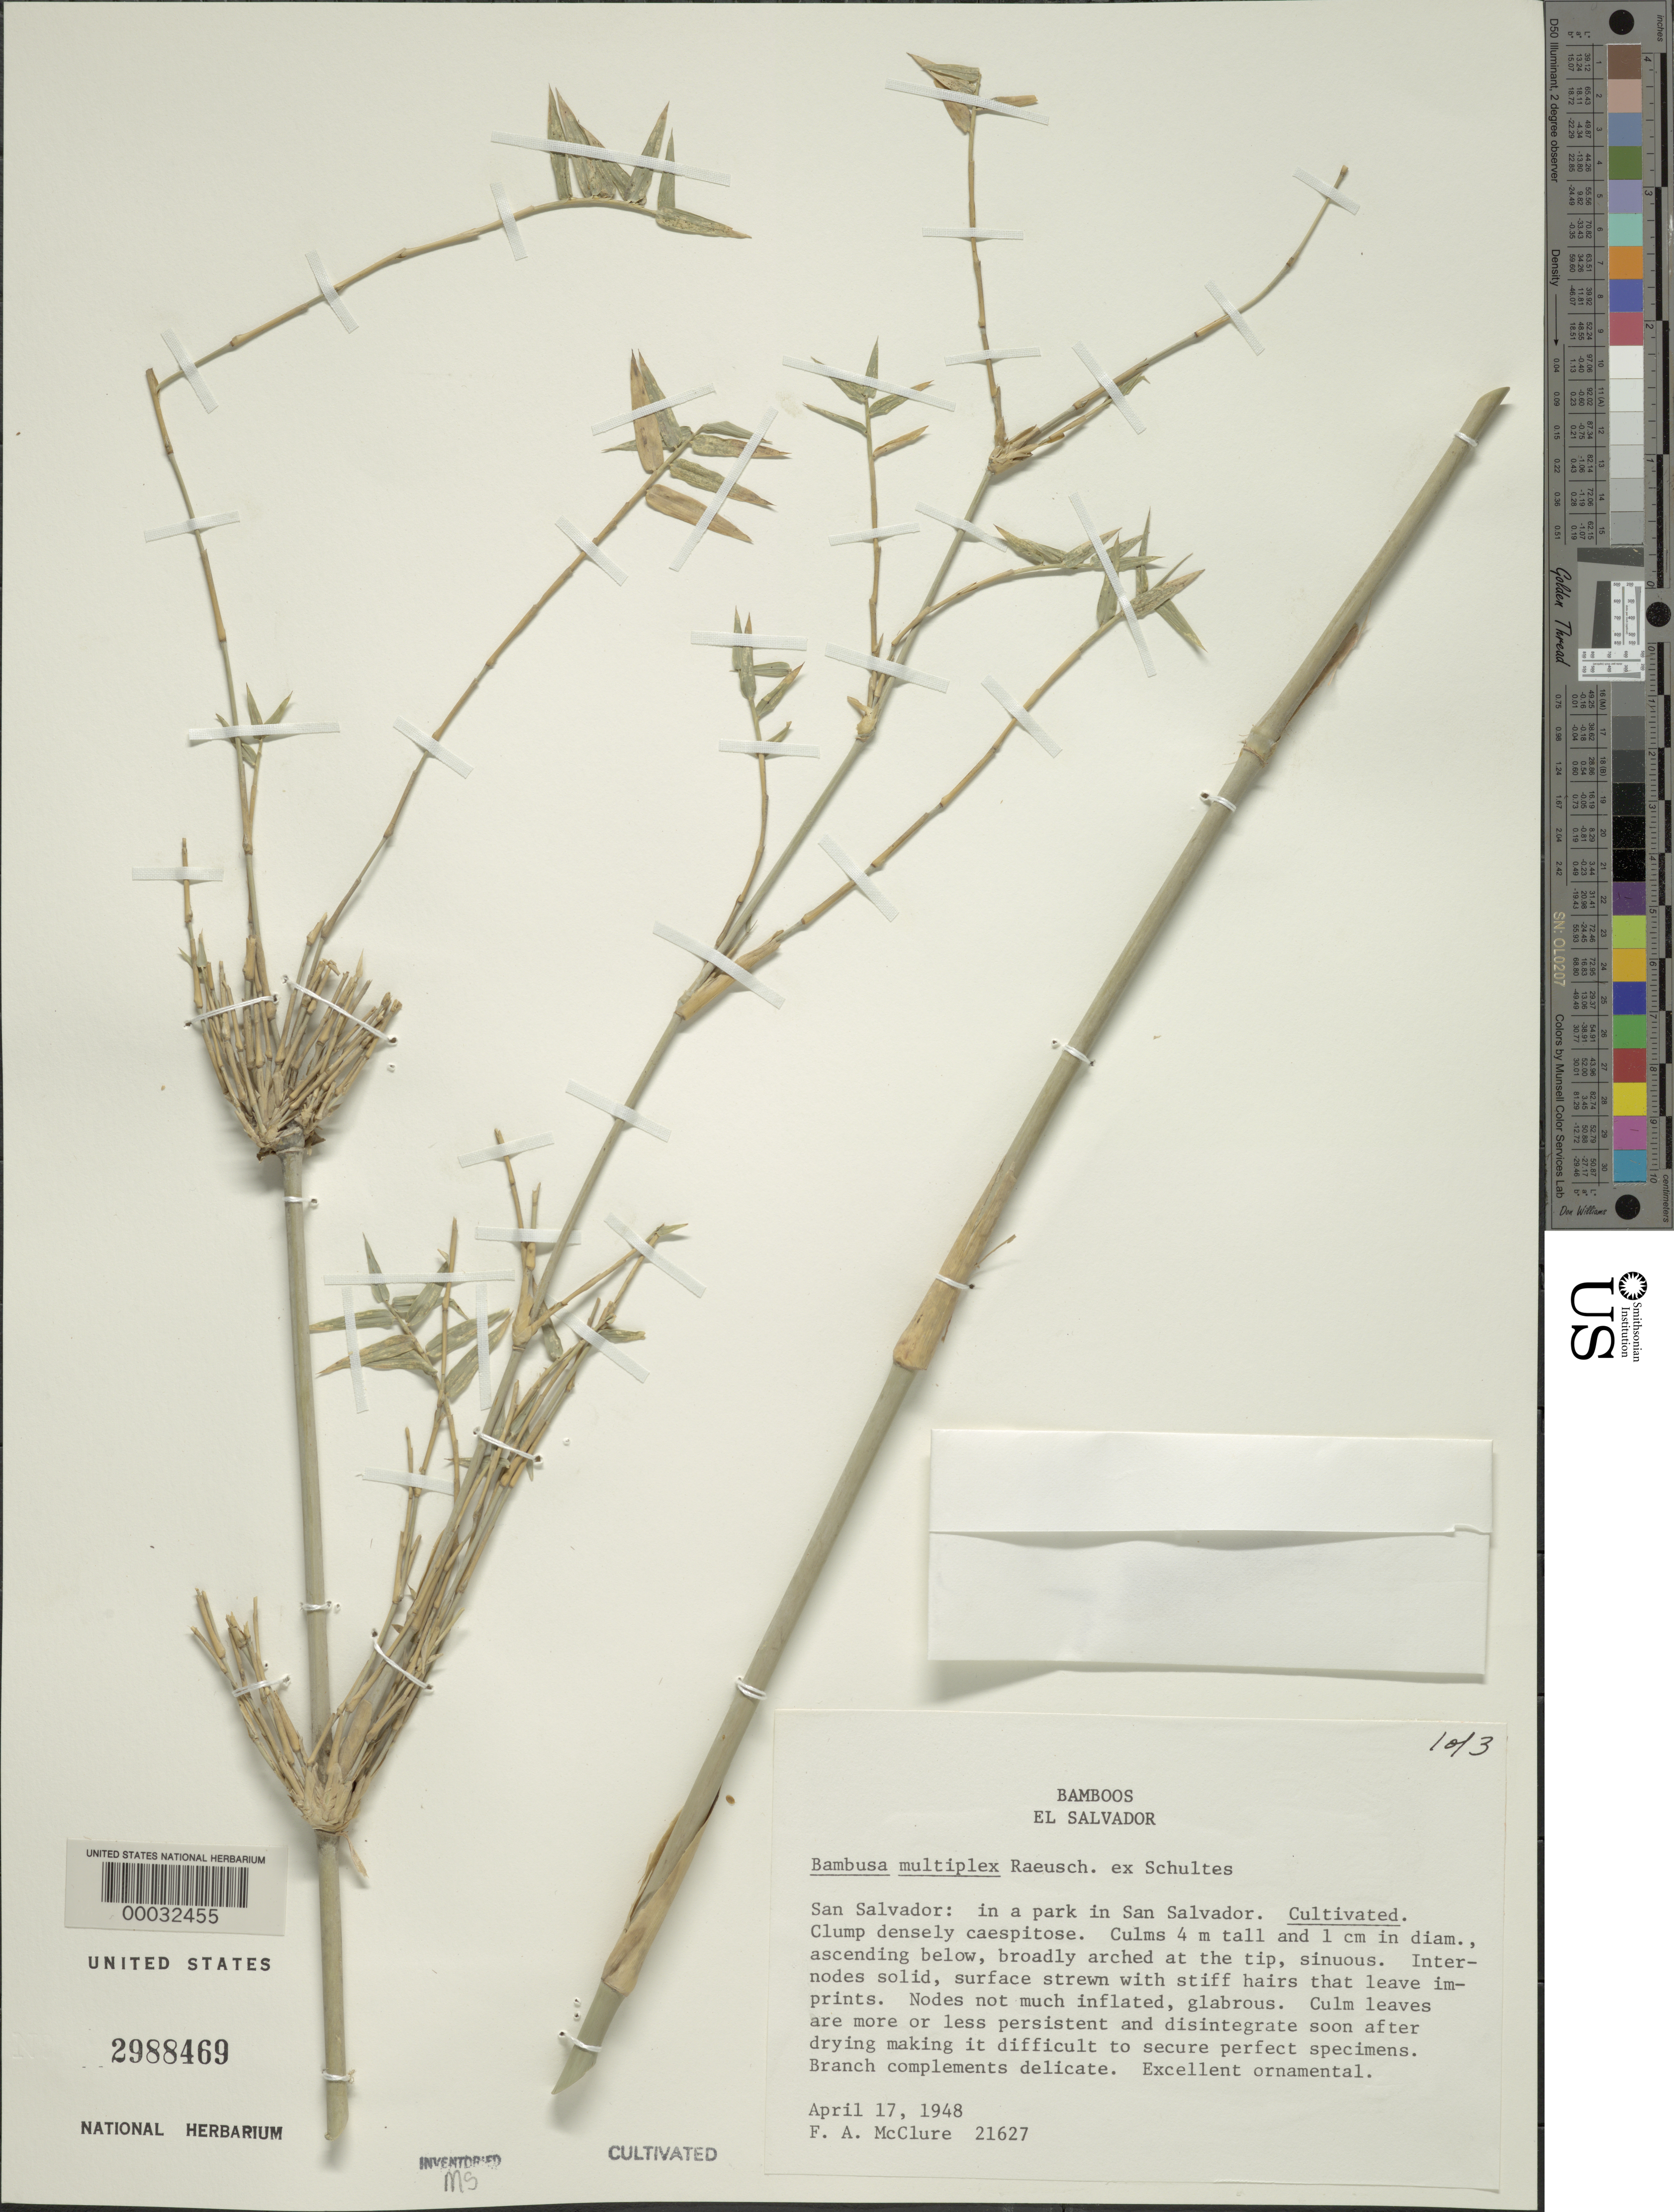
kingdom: Plantae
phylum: Tracheophyta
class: Liliopsida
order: Poales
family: Poaceae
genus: Bambusa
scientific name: Bambusa multiplex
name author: (Lour.) Raeusch. ex Schult. & Schult. f.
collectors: F. A. McClure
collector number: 21627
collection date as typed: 17 Apr 1948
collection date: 1948-04-17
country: El Salvador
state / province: San Salvador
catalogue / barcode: US 2988469